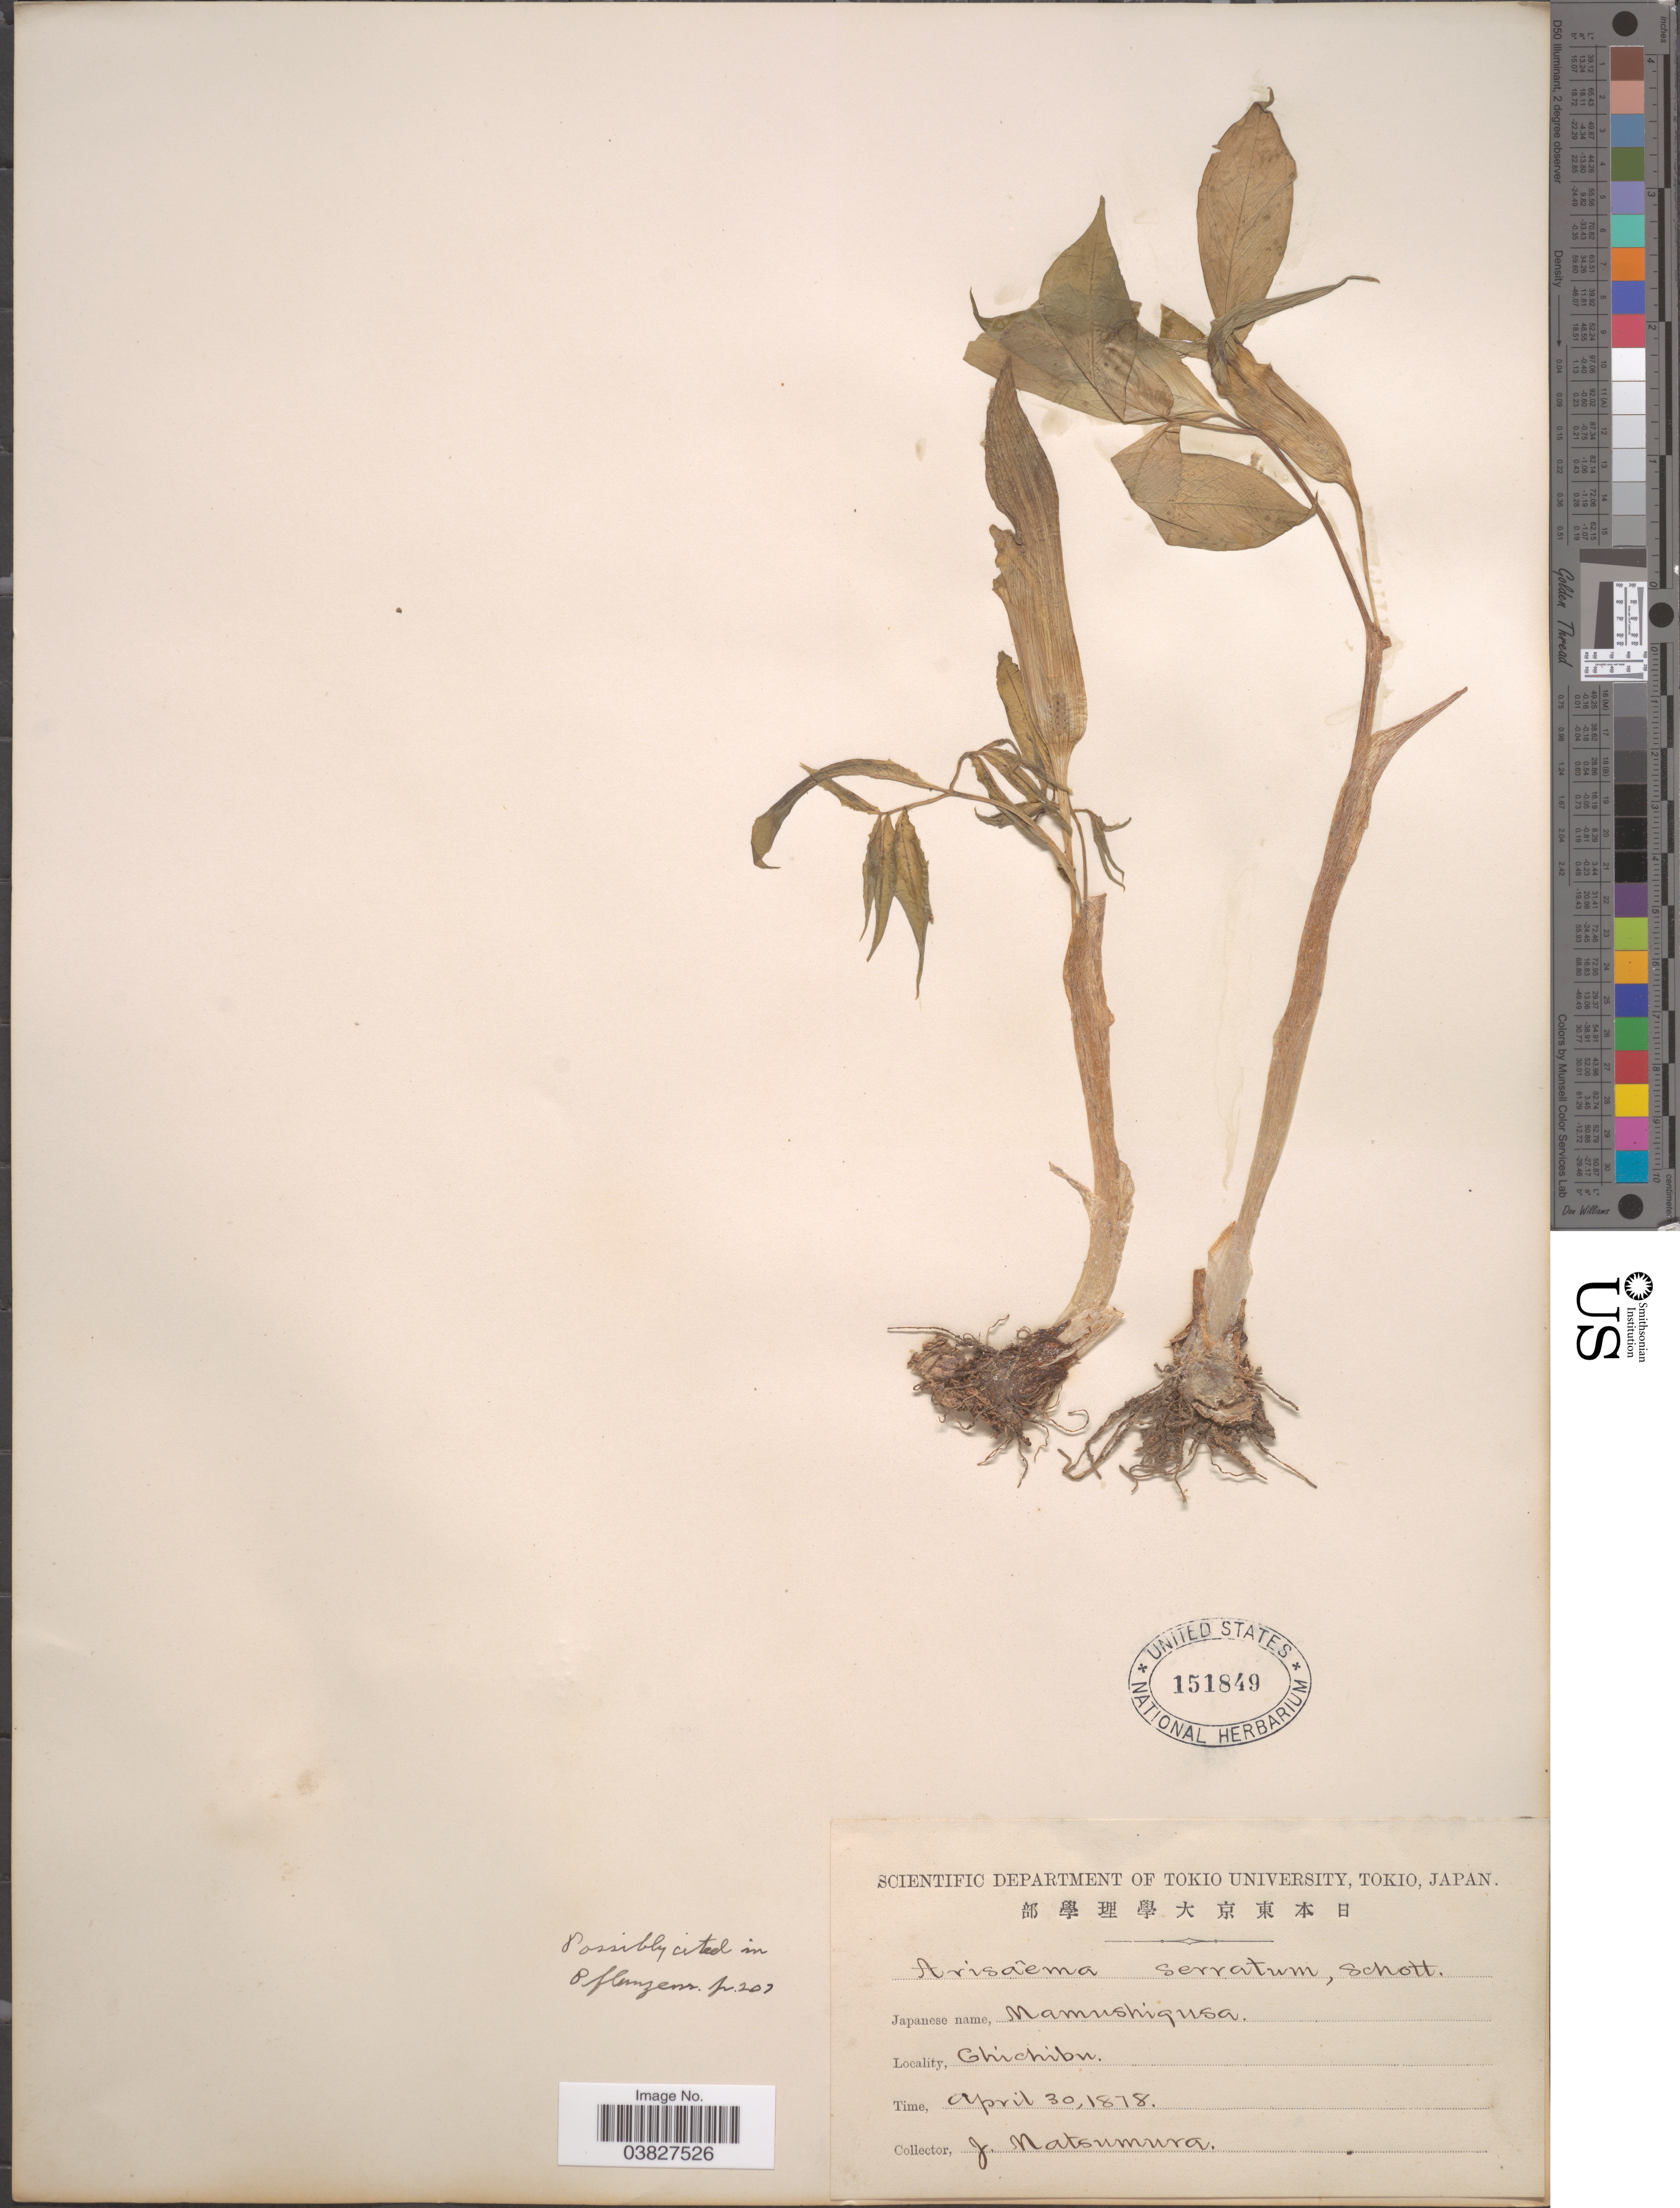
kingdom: Plantae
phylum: Tracheophyta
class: Liliopsida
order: Alismatales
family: Araceae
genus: Arisaema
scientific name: Arisaema serratum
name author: Schott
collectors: J. Matsumura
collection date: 1878-04-30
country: Japan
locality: Ghichibu.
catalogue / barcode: US 151849